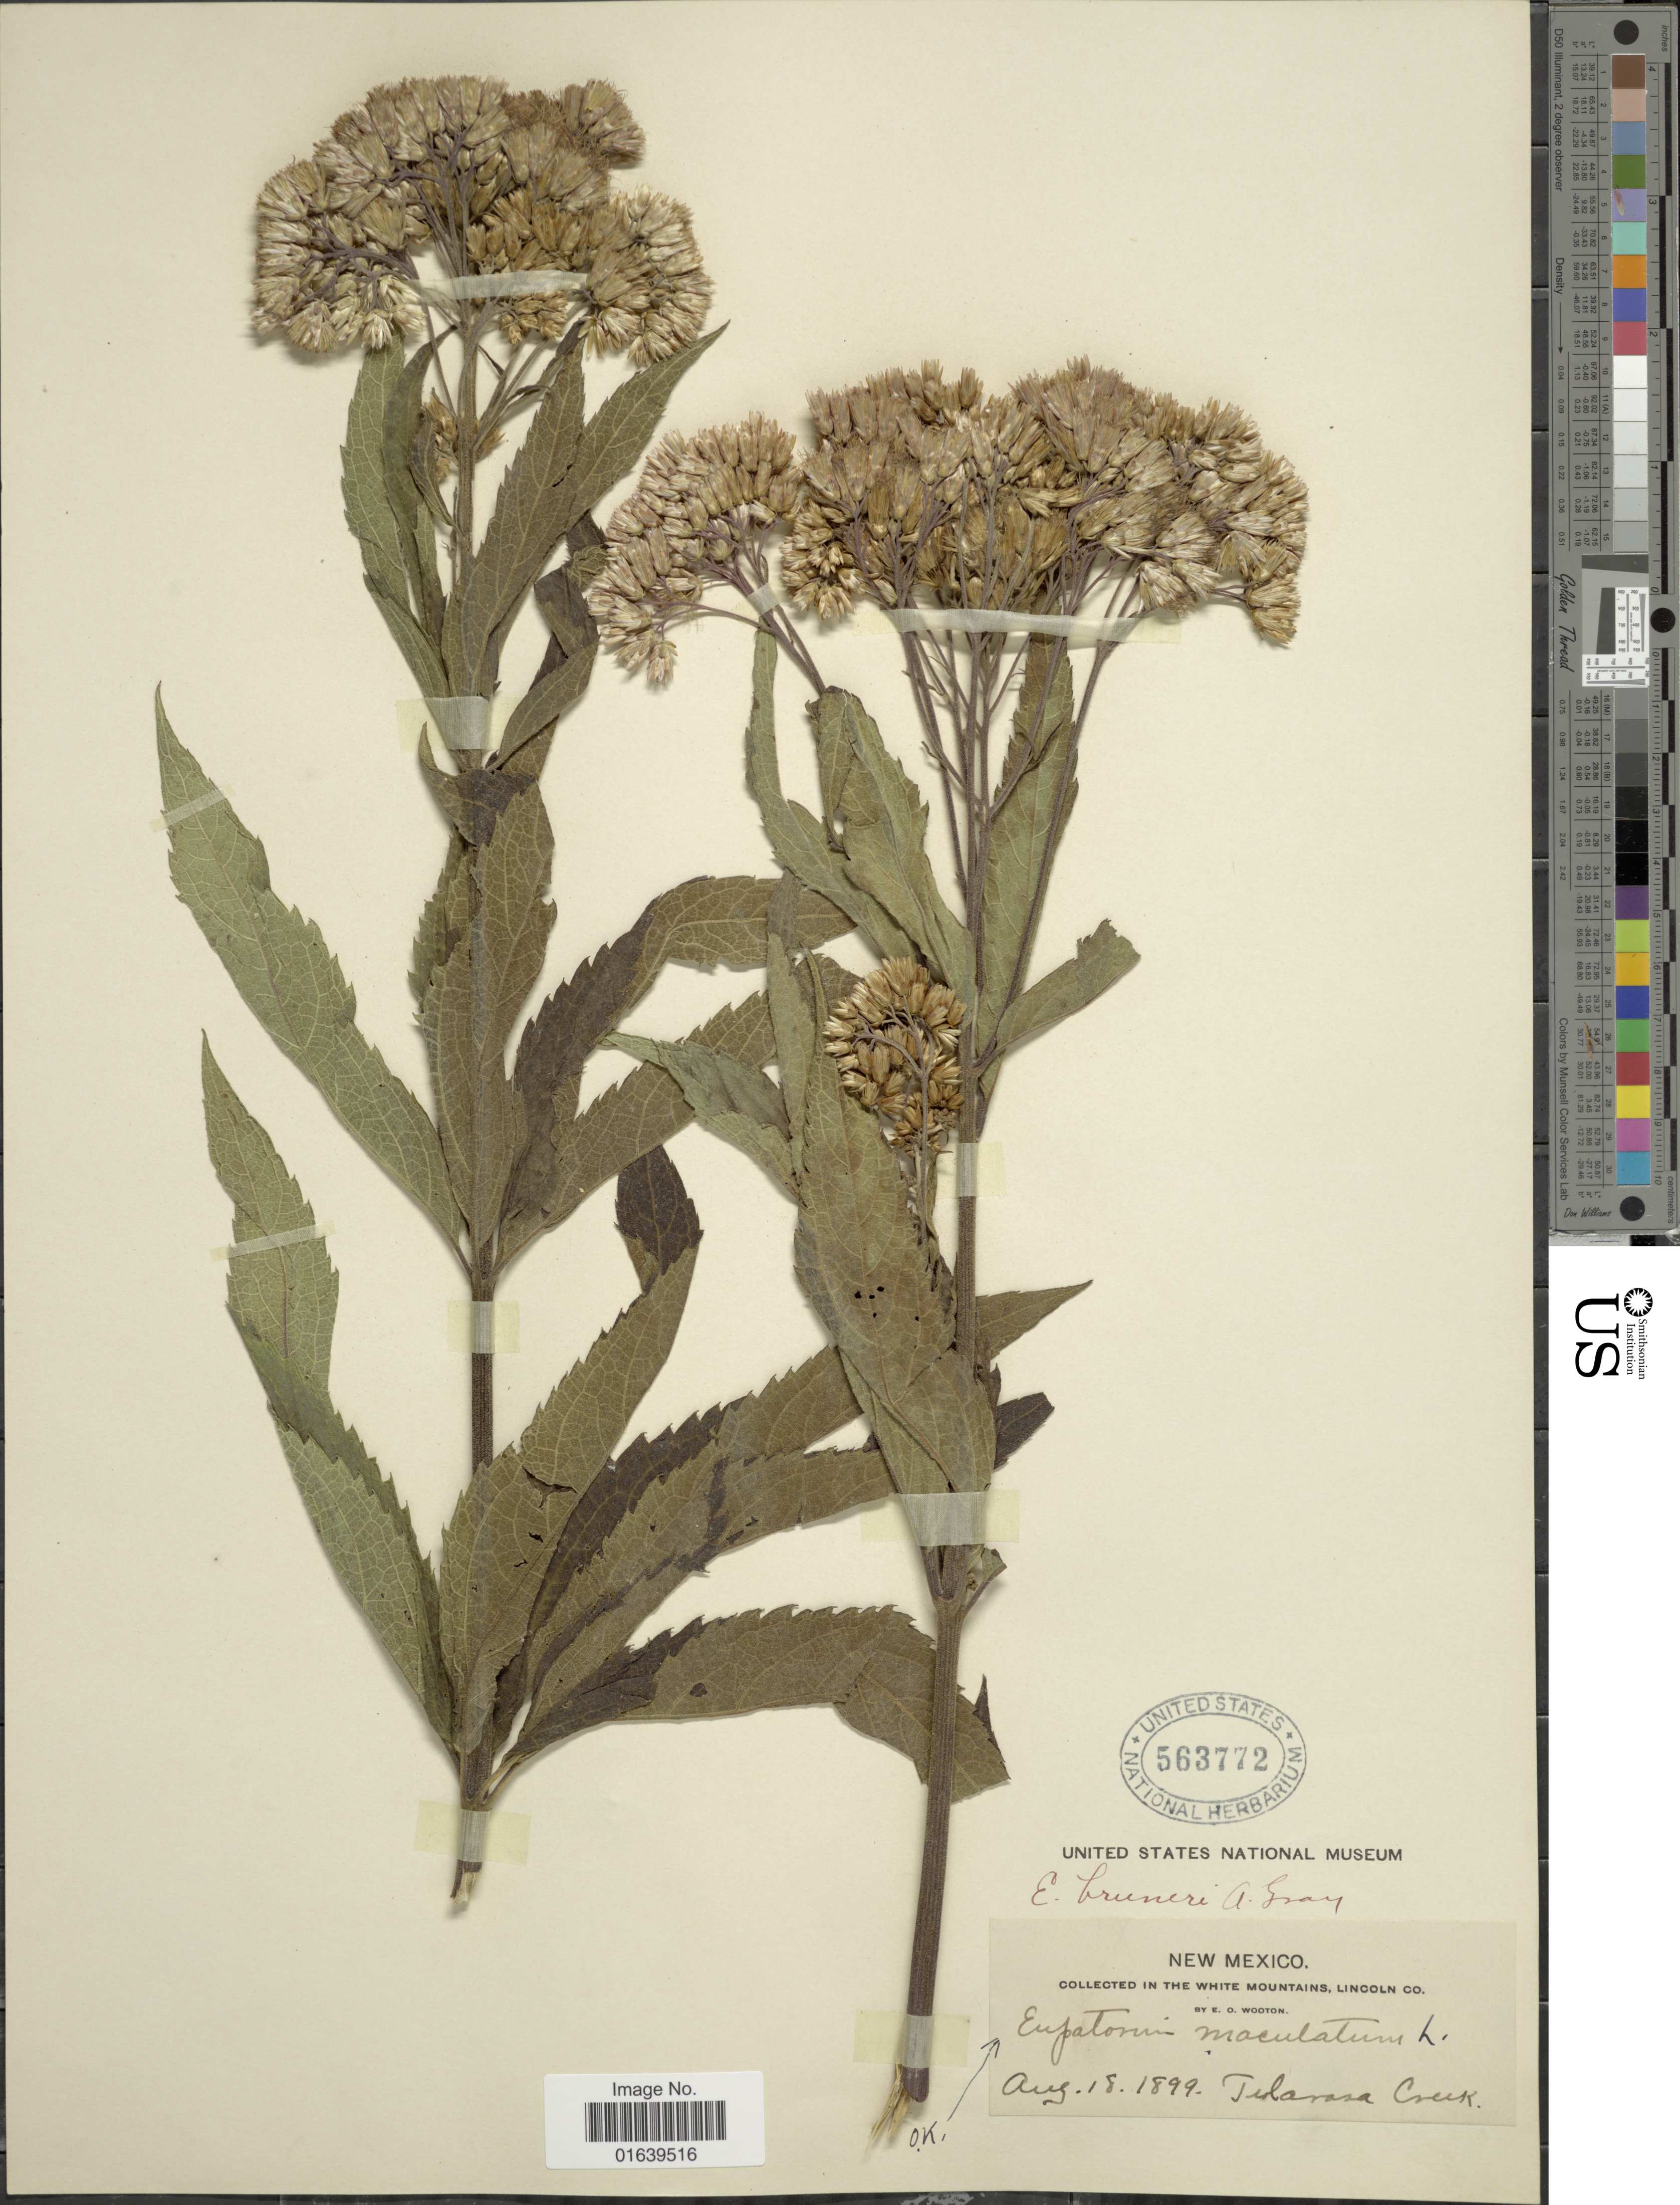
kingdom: Plantae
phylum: Tracheophyta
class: Magnoliopsida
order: Asterales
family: Asteraceae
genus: Eupatorium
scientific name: Eupatorium maculatum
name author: L.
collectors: E. O. Wooton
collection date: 1899-08-18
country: United States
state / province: New Mexico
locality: Telarosa Creek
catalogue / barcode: US 563772